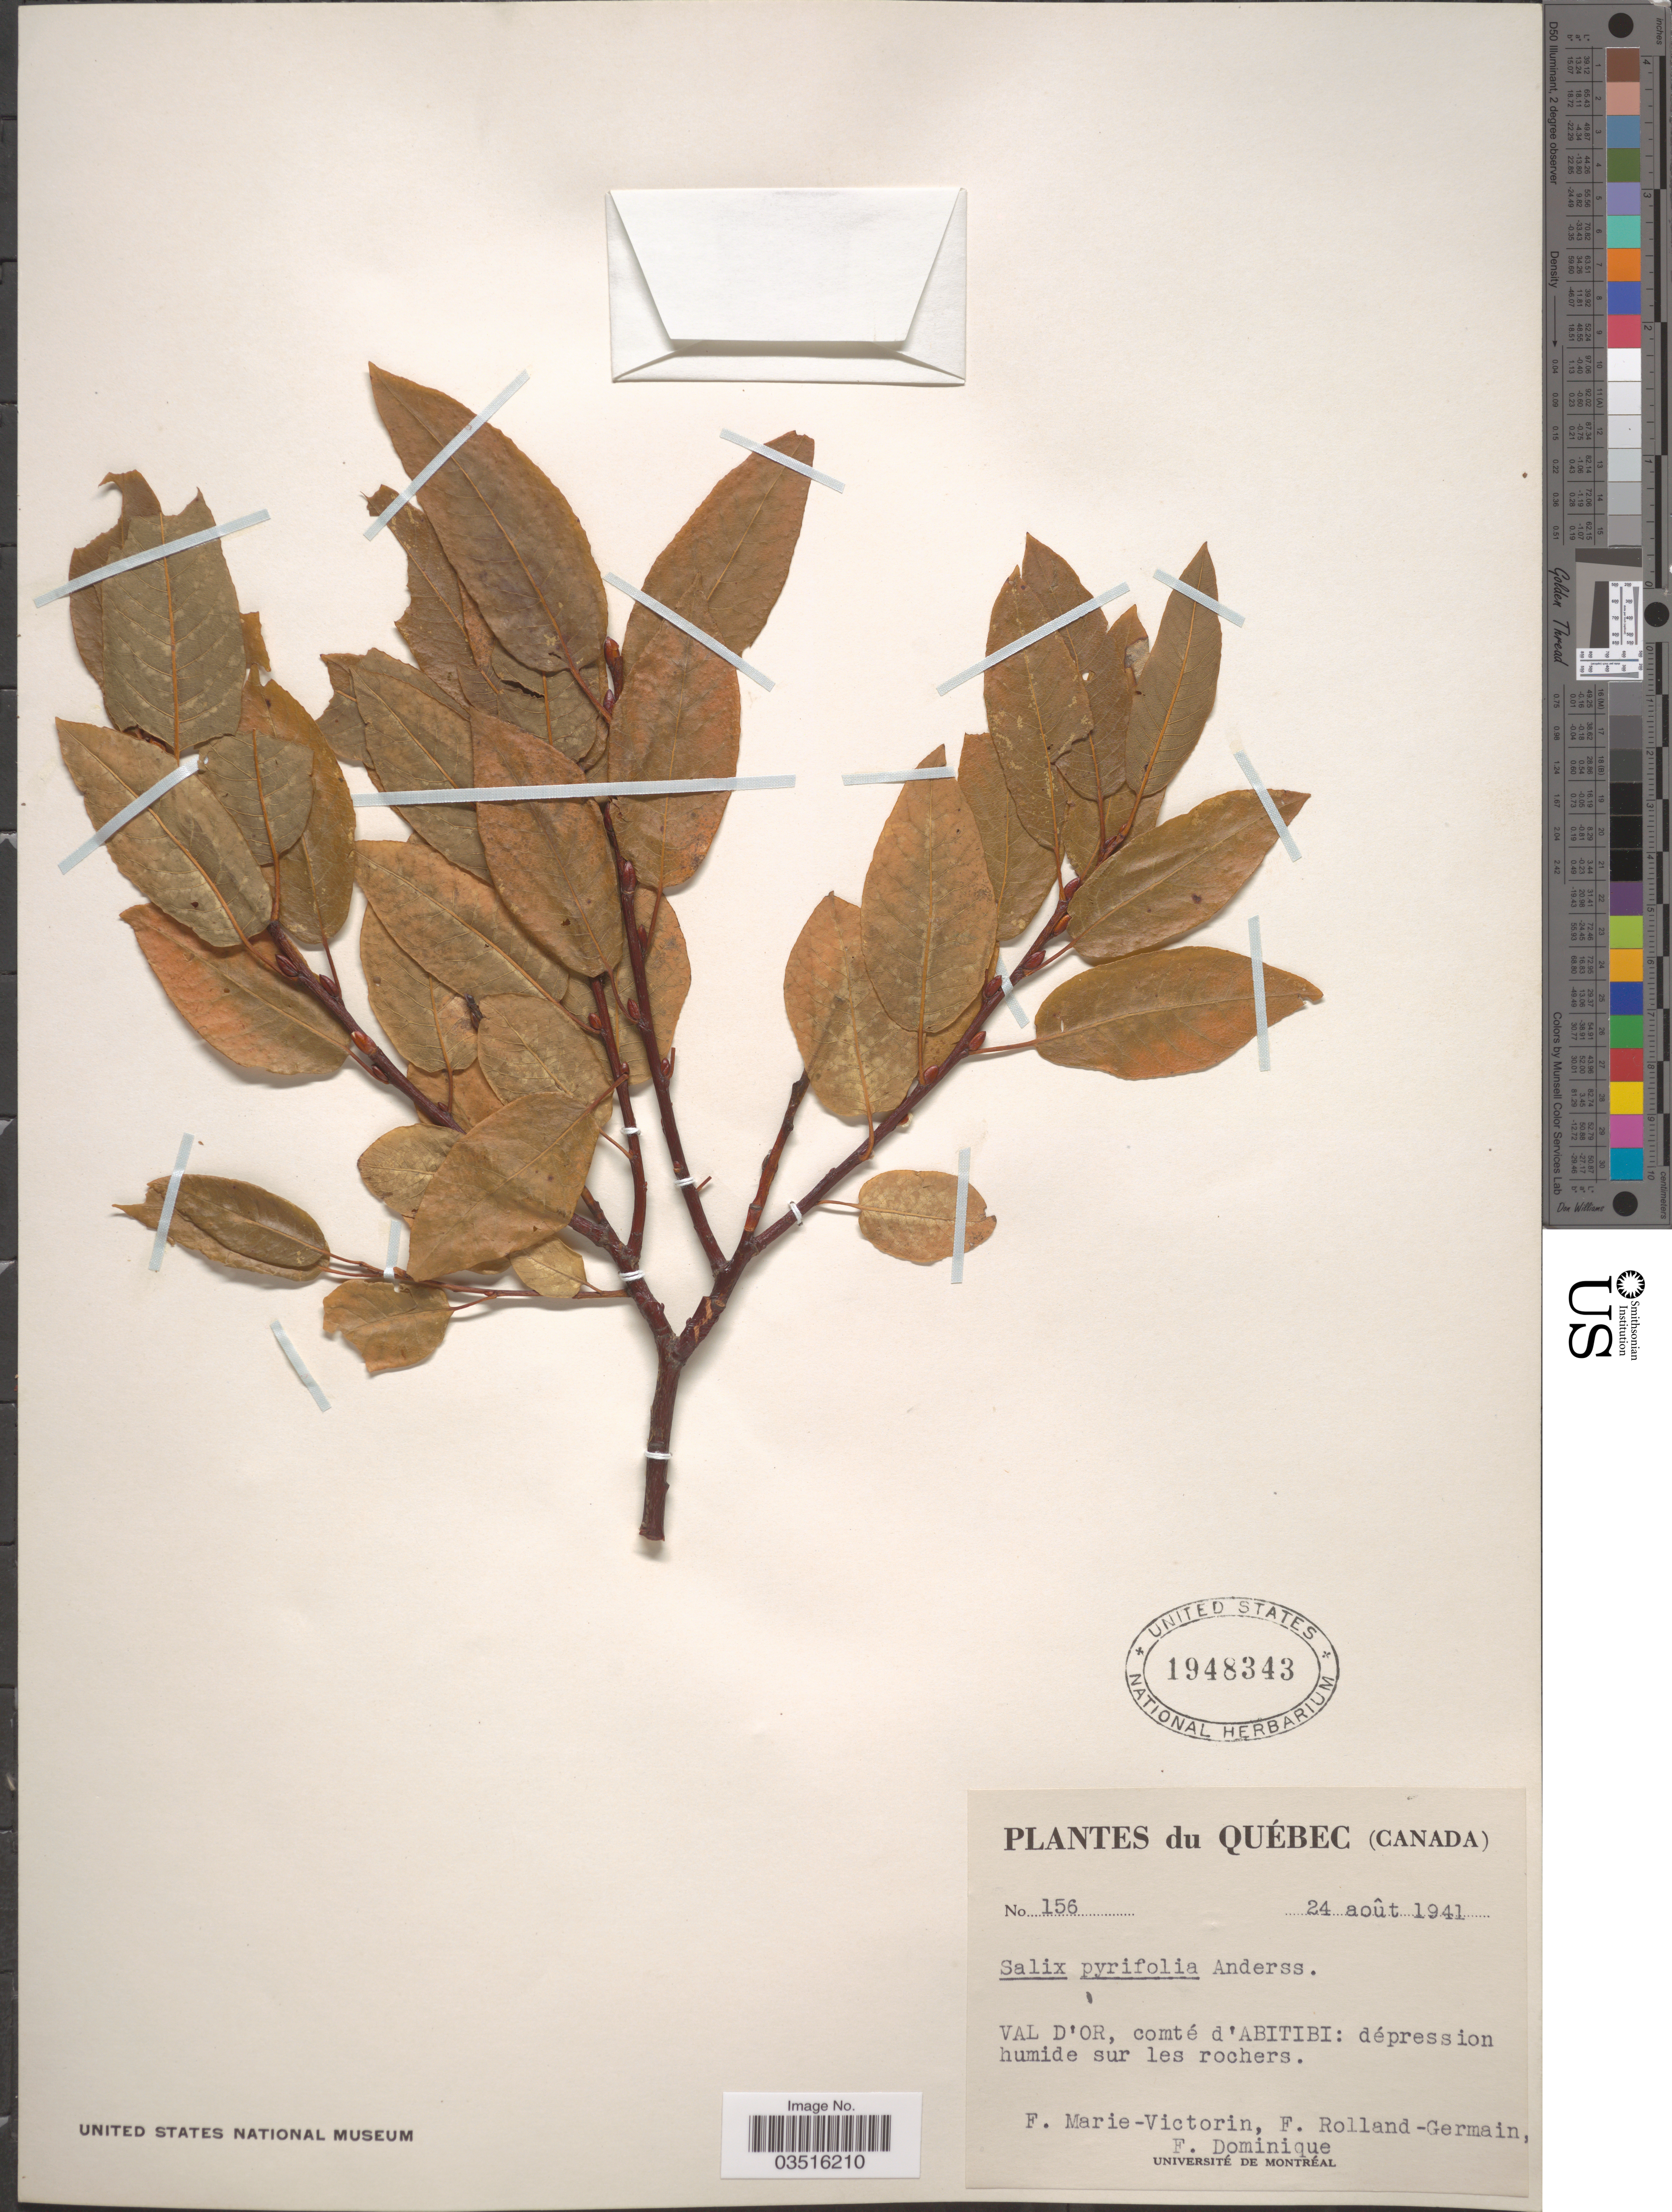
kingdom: Plantae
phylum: Tracheophyta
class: Magnoliopsida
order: Malpighiales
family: Salicaceae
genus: Salix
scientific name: Salix pyrifolia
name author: Ledeb.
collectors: F. Marie-Victorin, Rolland-Germain & F. Dominique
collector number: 156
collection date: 1941-08-24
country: Canada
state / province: Quebec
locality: Val d'Or, comté d'Abitibi.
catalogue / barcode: US 1948343